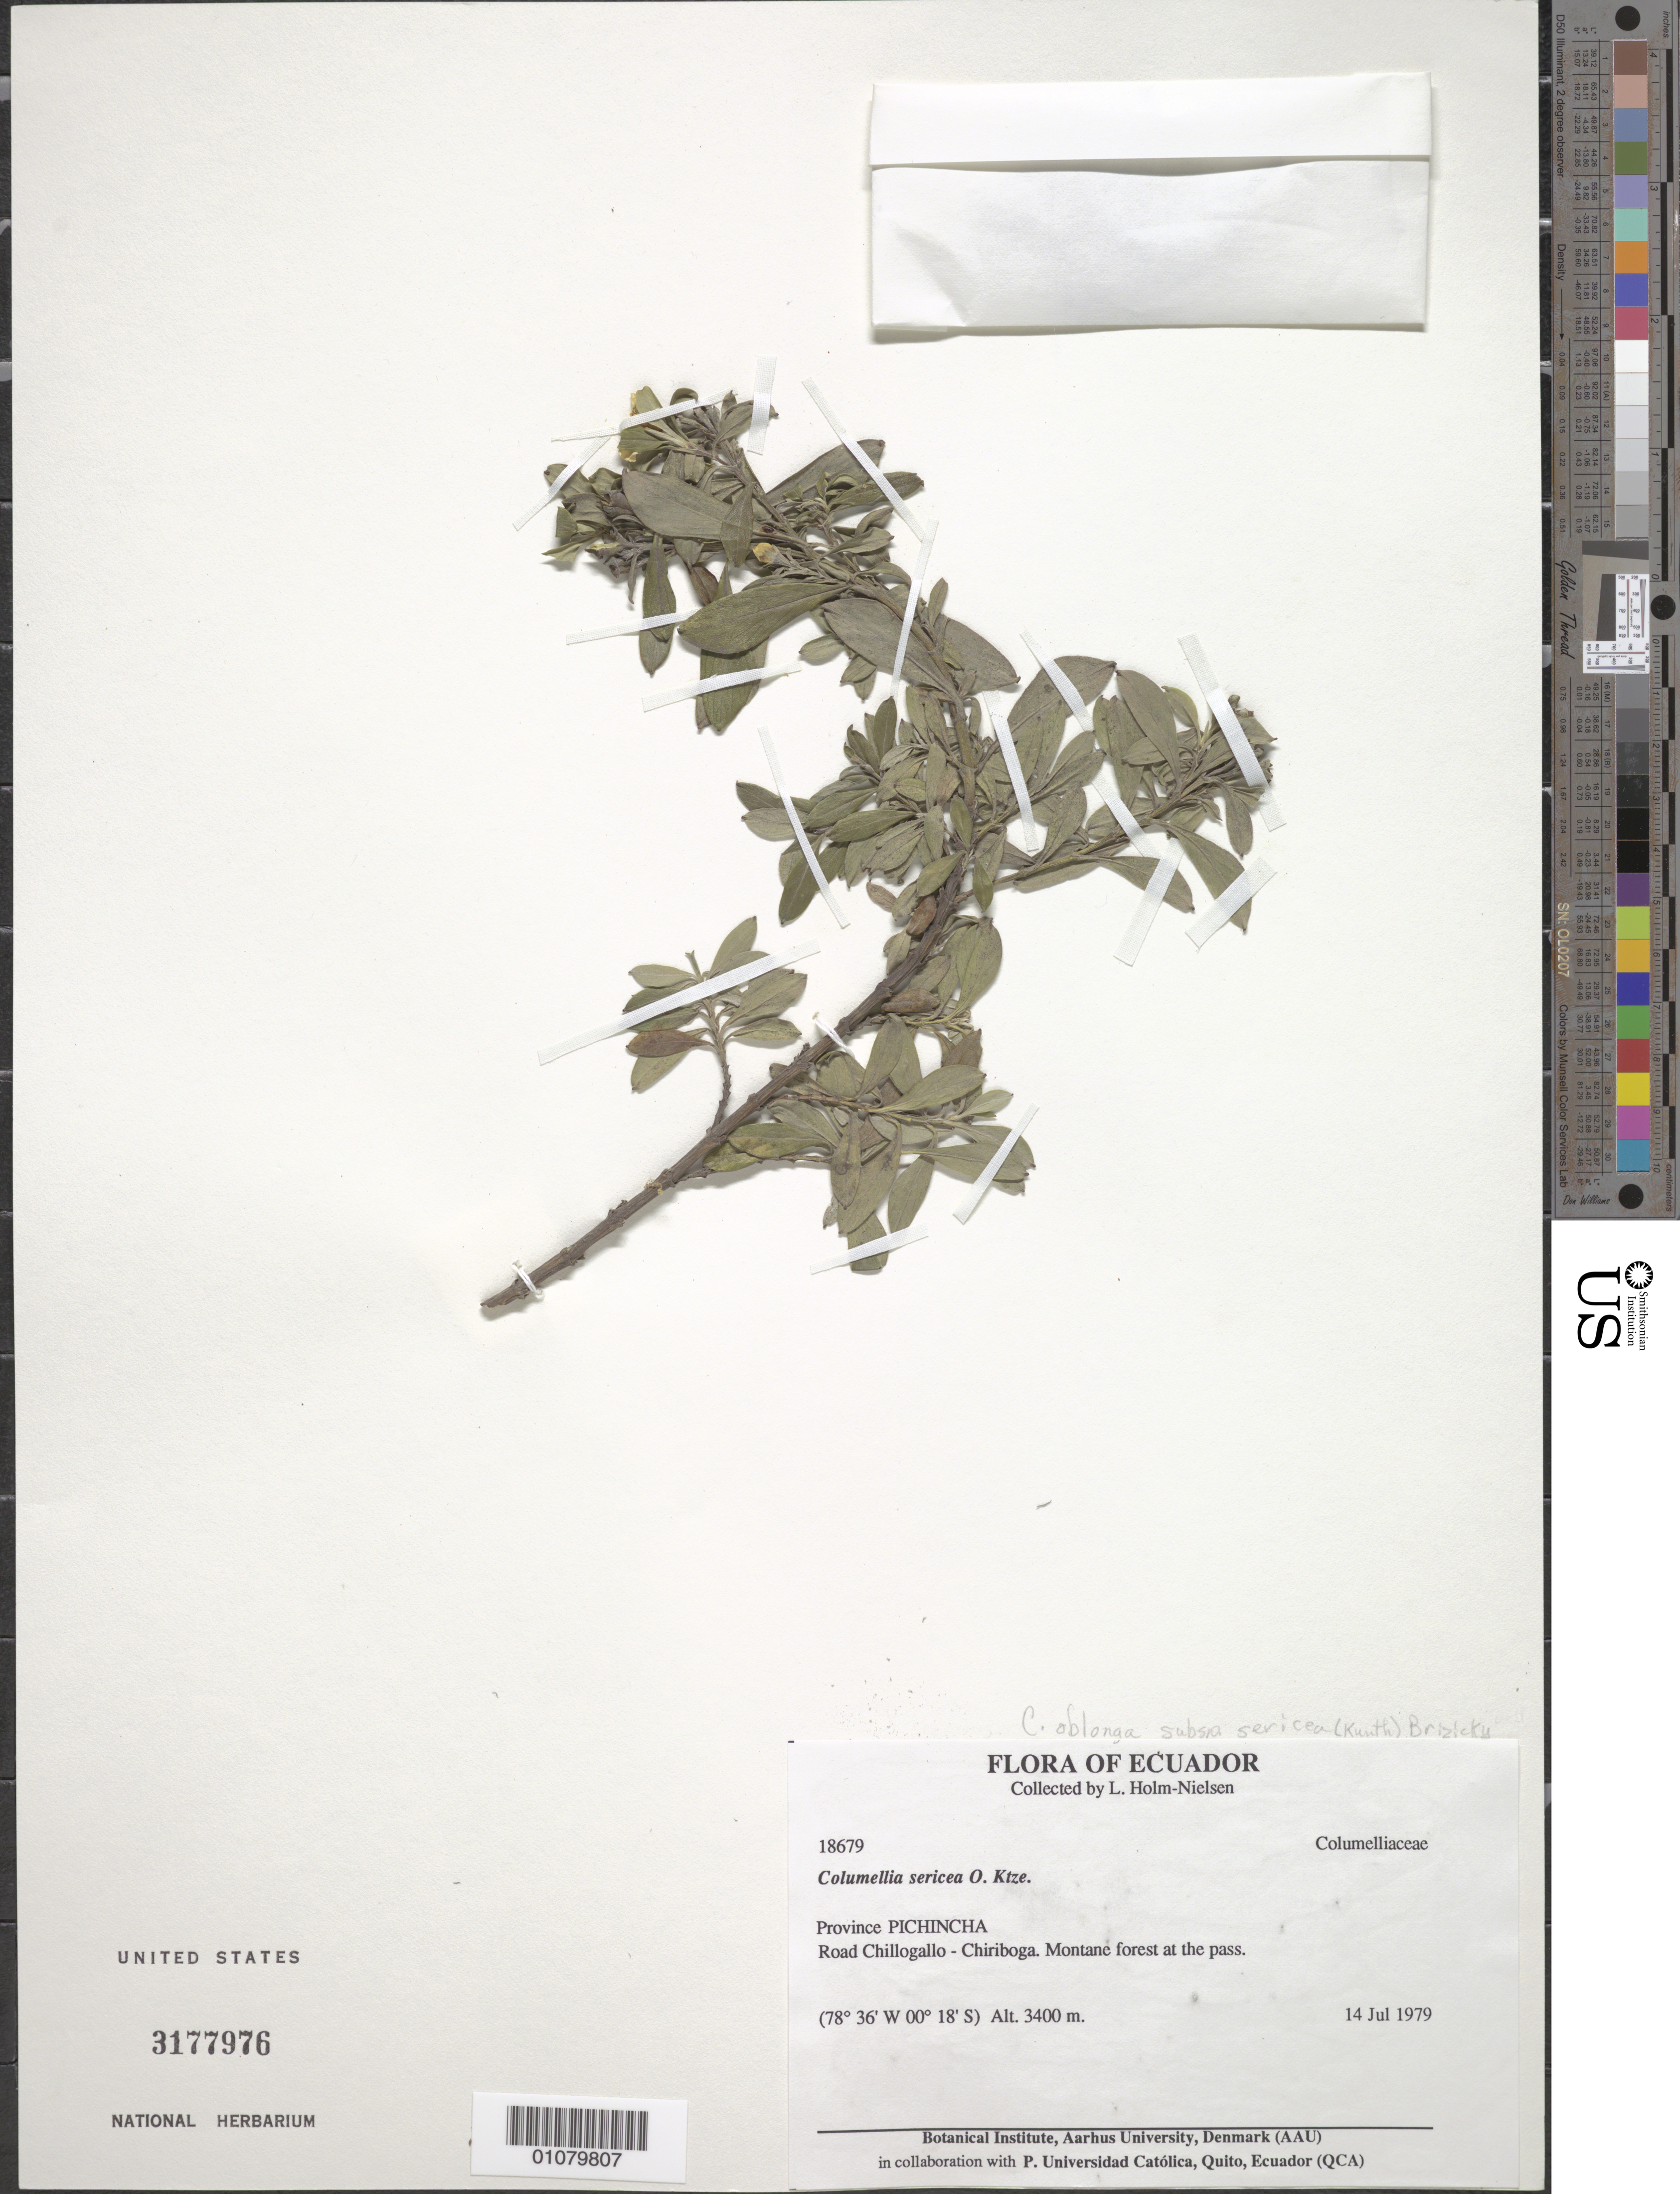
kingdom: Plantae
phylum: Tracheophyta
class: Magnoliopsida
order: Bruniales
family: Columelliaceae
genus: Columellia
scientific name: Columellia oblonga subsp. sericea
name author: (Kunth) Brizicky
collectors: L. B. Holm-Nielsen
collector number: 18679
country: Ecuador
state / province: Pichincha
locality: Road Chillogallo-Chiriboga.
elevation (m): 3400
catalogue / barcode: US 3177976